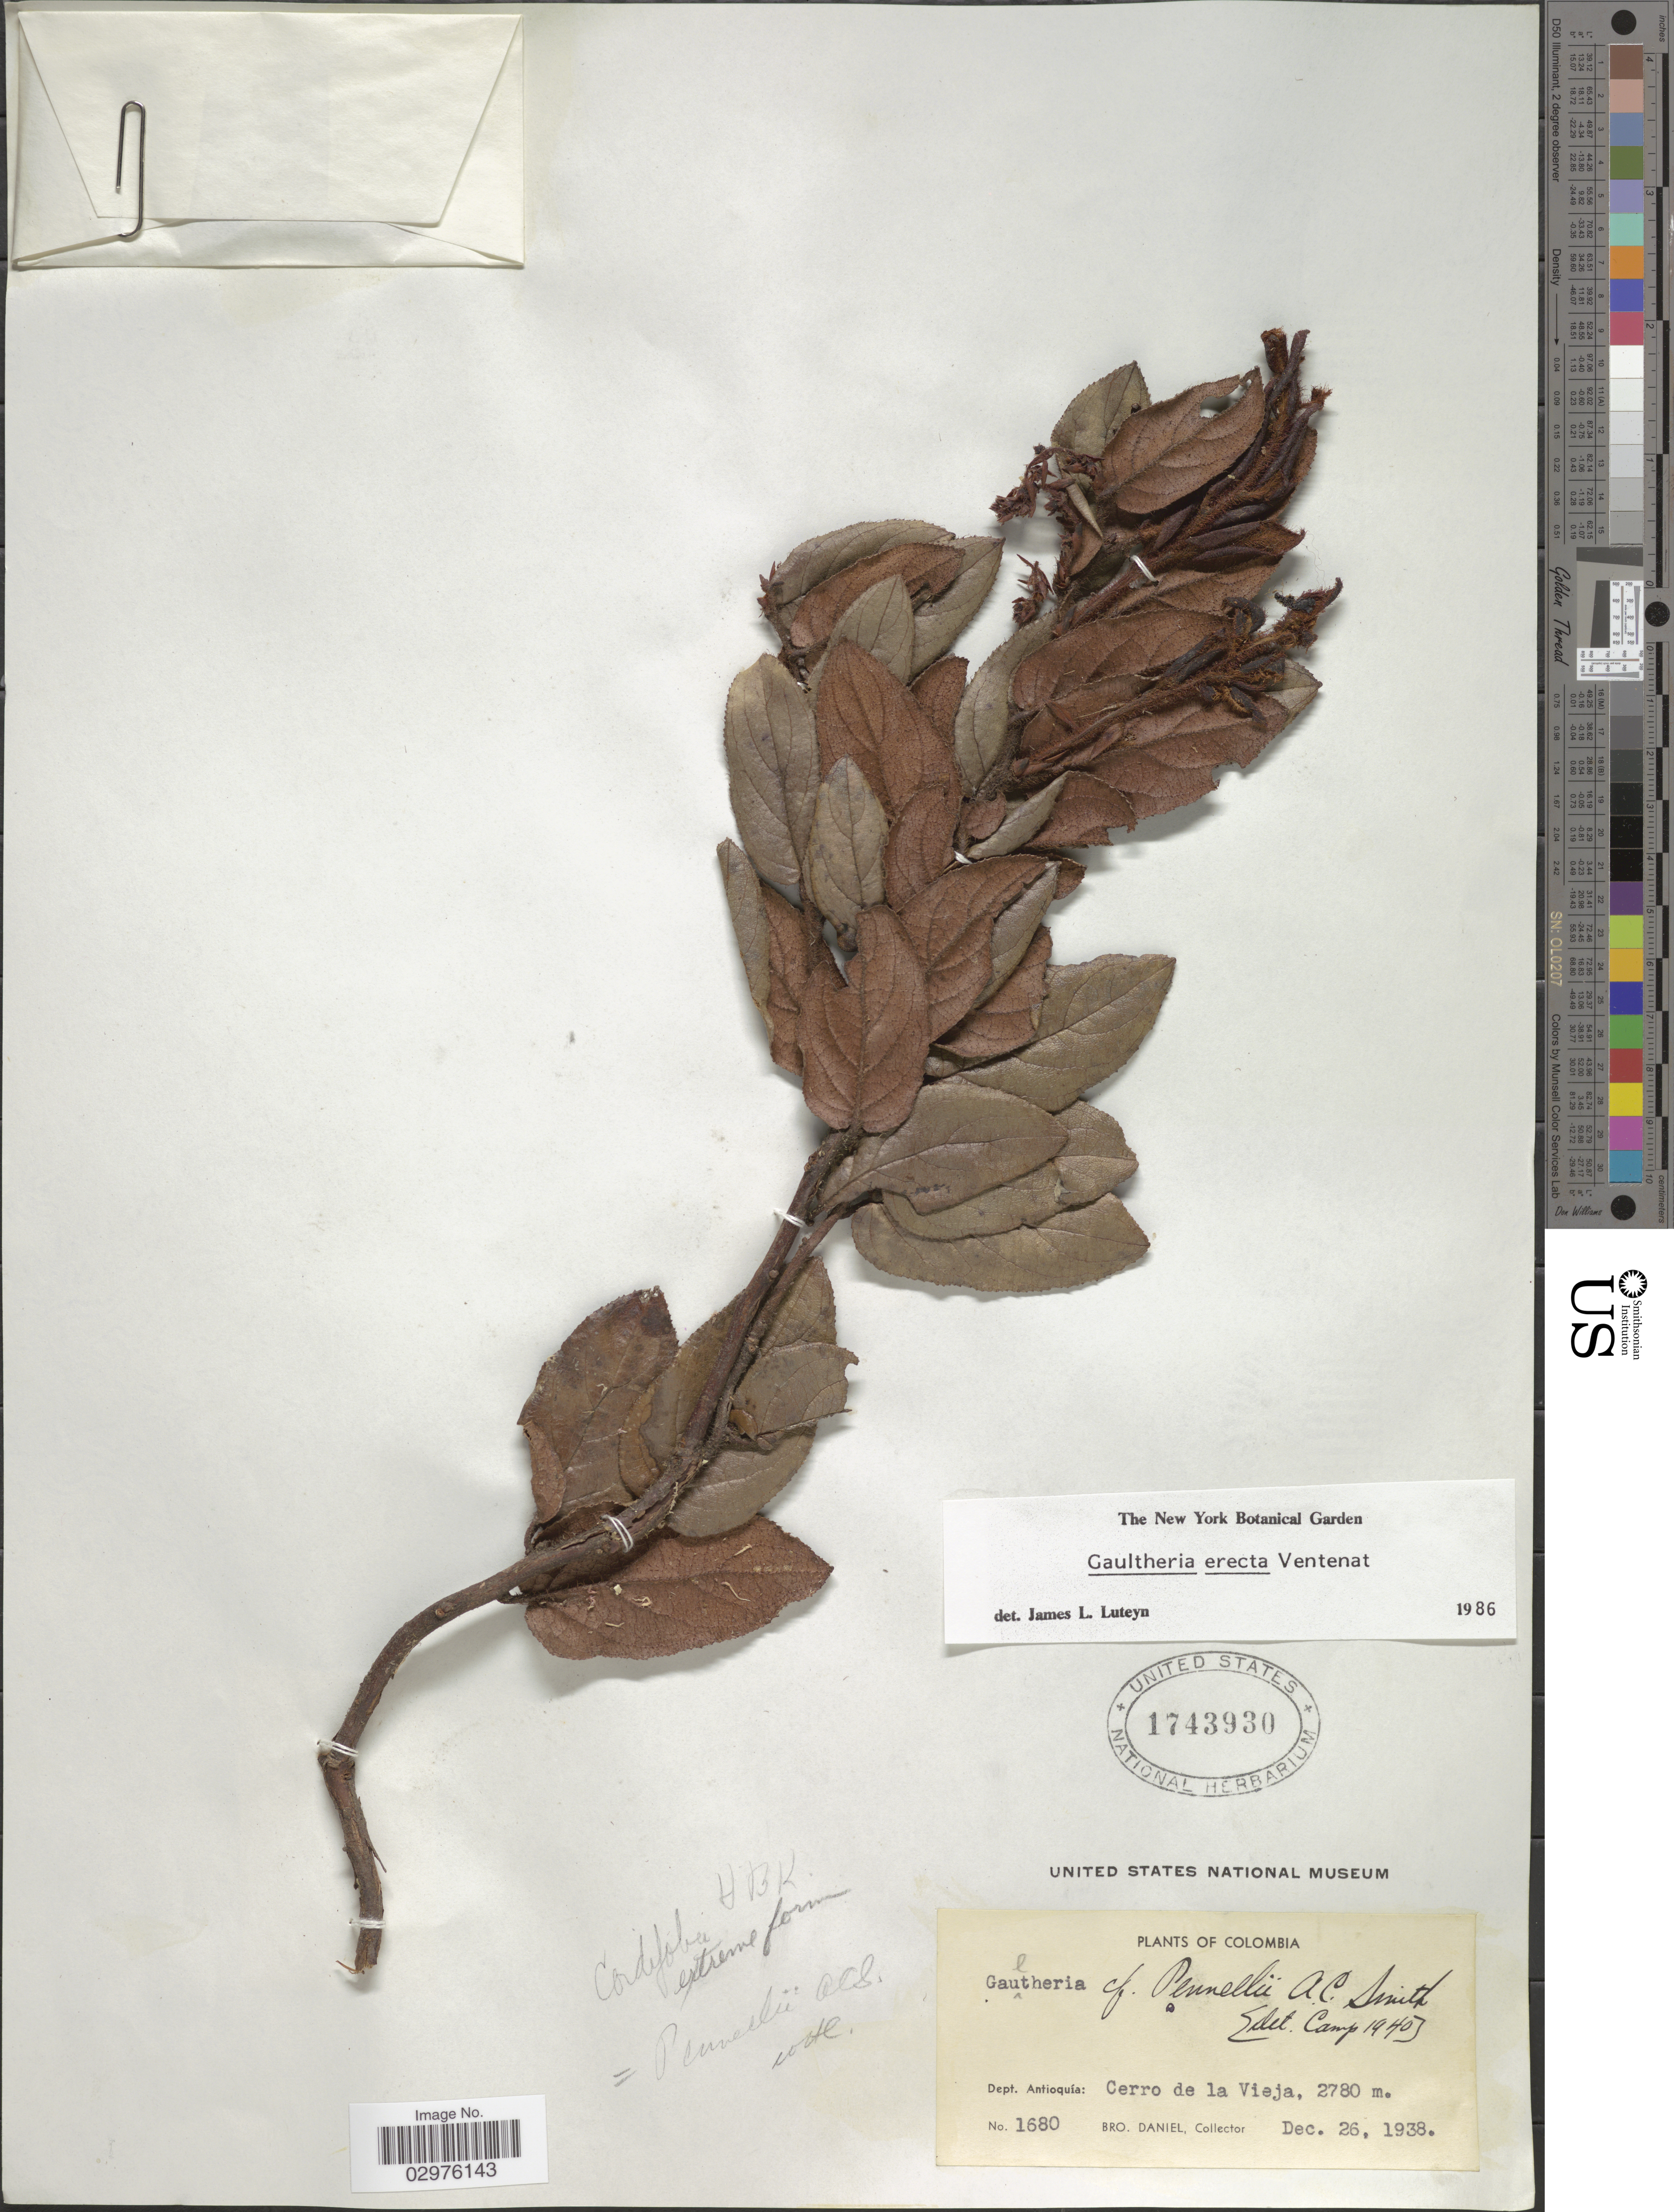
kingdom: Plantae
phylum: Tracheophyta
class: Magnoliopsida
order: Ericales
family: Ericaceae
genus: Gaultheria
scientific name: Gaultheria erecta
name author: Vent.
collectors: Bro. Daniel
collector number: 1680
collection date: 1938-12-26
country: Colombia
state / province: Antioquia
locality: Dept. Antioquía: Cerro de la Vieja.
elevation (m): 2780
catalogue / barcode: US 1743930